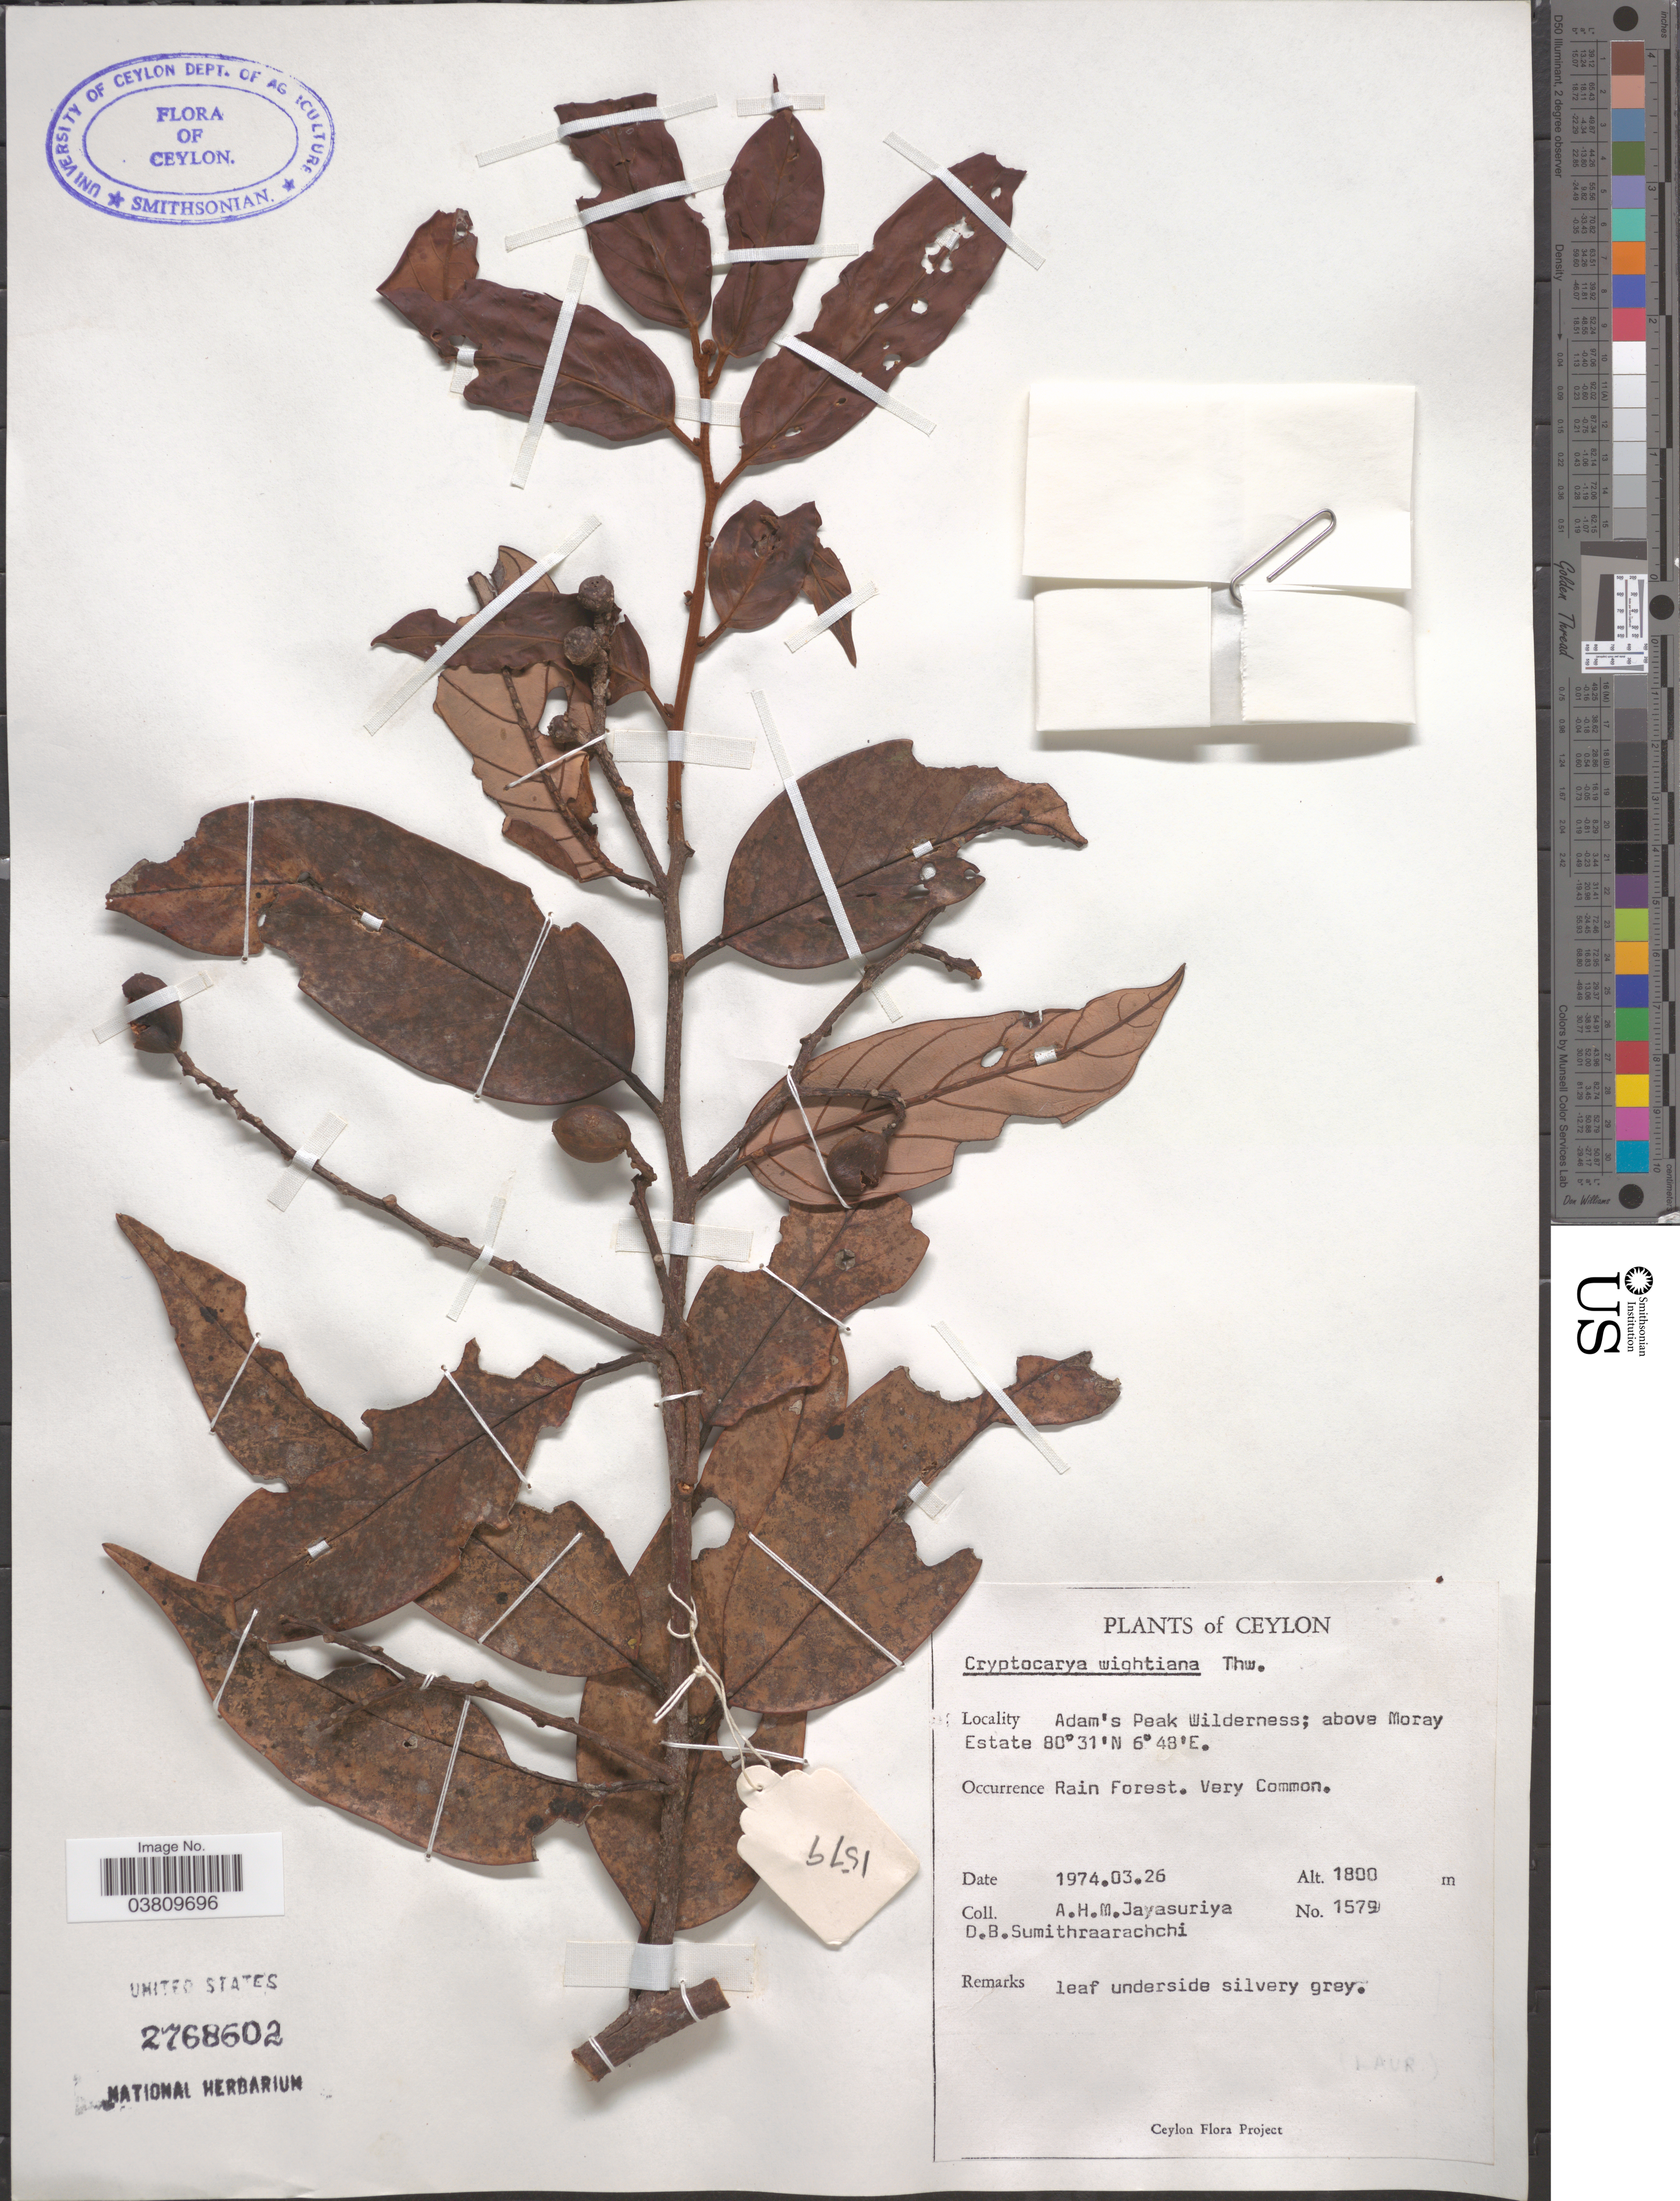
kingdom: Plantae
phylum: Tracheophyta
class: Magnoliopsida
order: Laurales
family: Lauraceae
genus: Cryptocarya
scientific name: Cryptocarya wightiana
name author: Thwaites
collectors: A. H. Jayasuriya & D. B. Sumithraarachchi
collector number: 1579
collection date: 1974-03-26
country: Sri Lanka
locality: Ceylon. Adam's Peak Wilderness; above Moray Estate.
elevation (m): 1800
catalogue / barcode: US 2768602